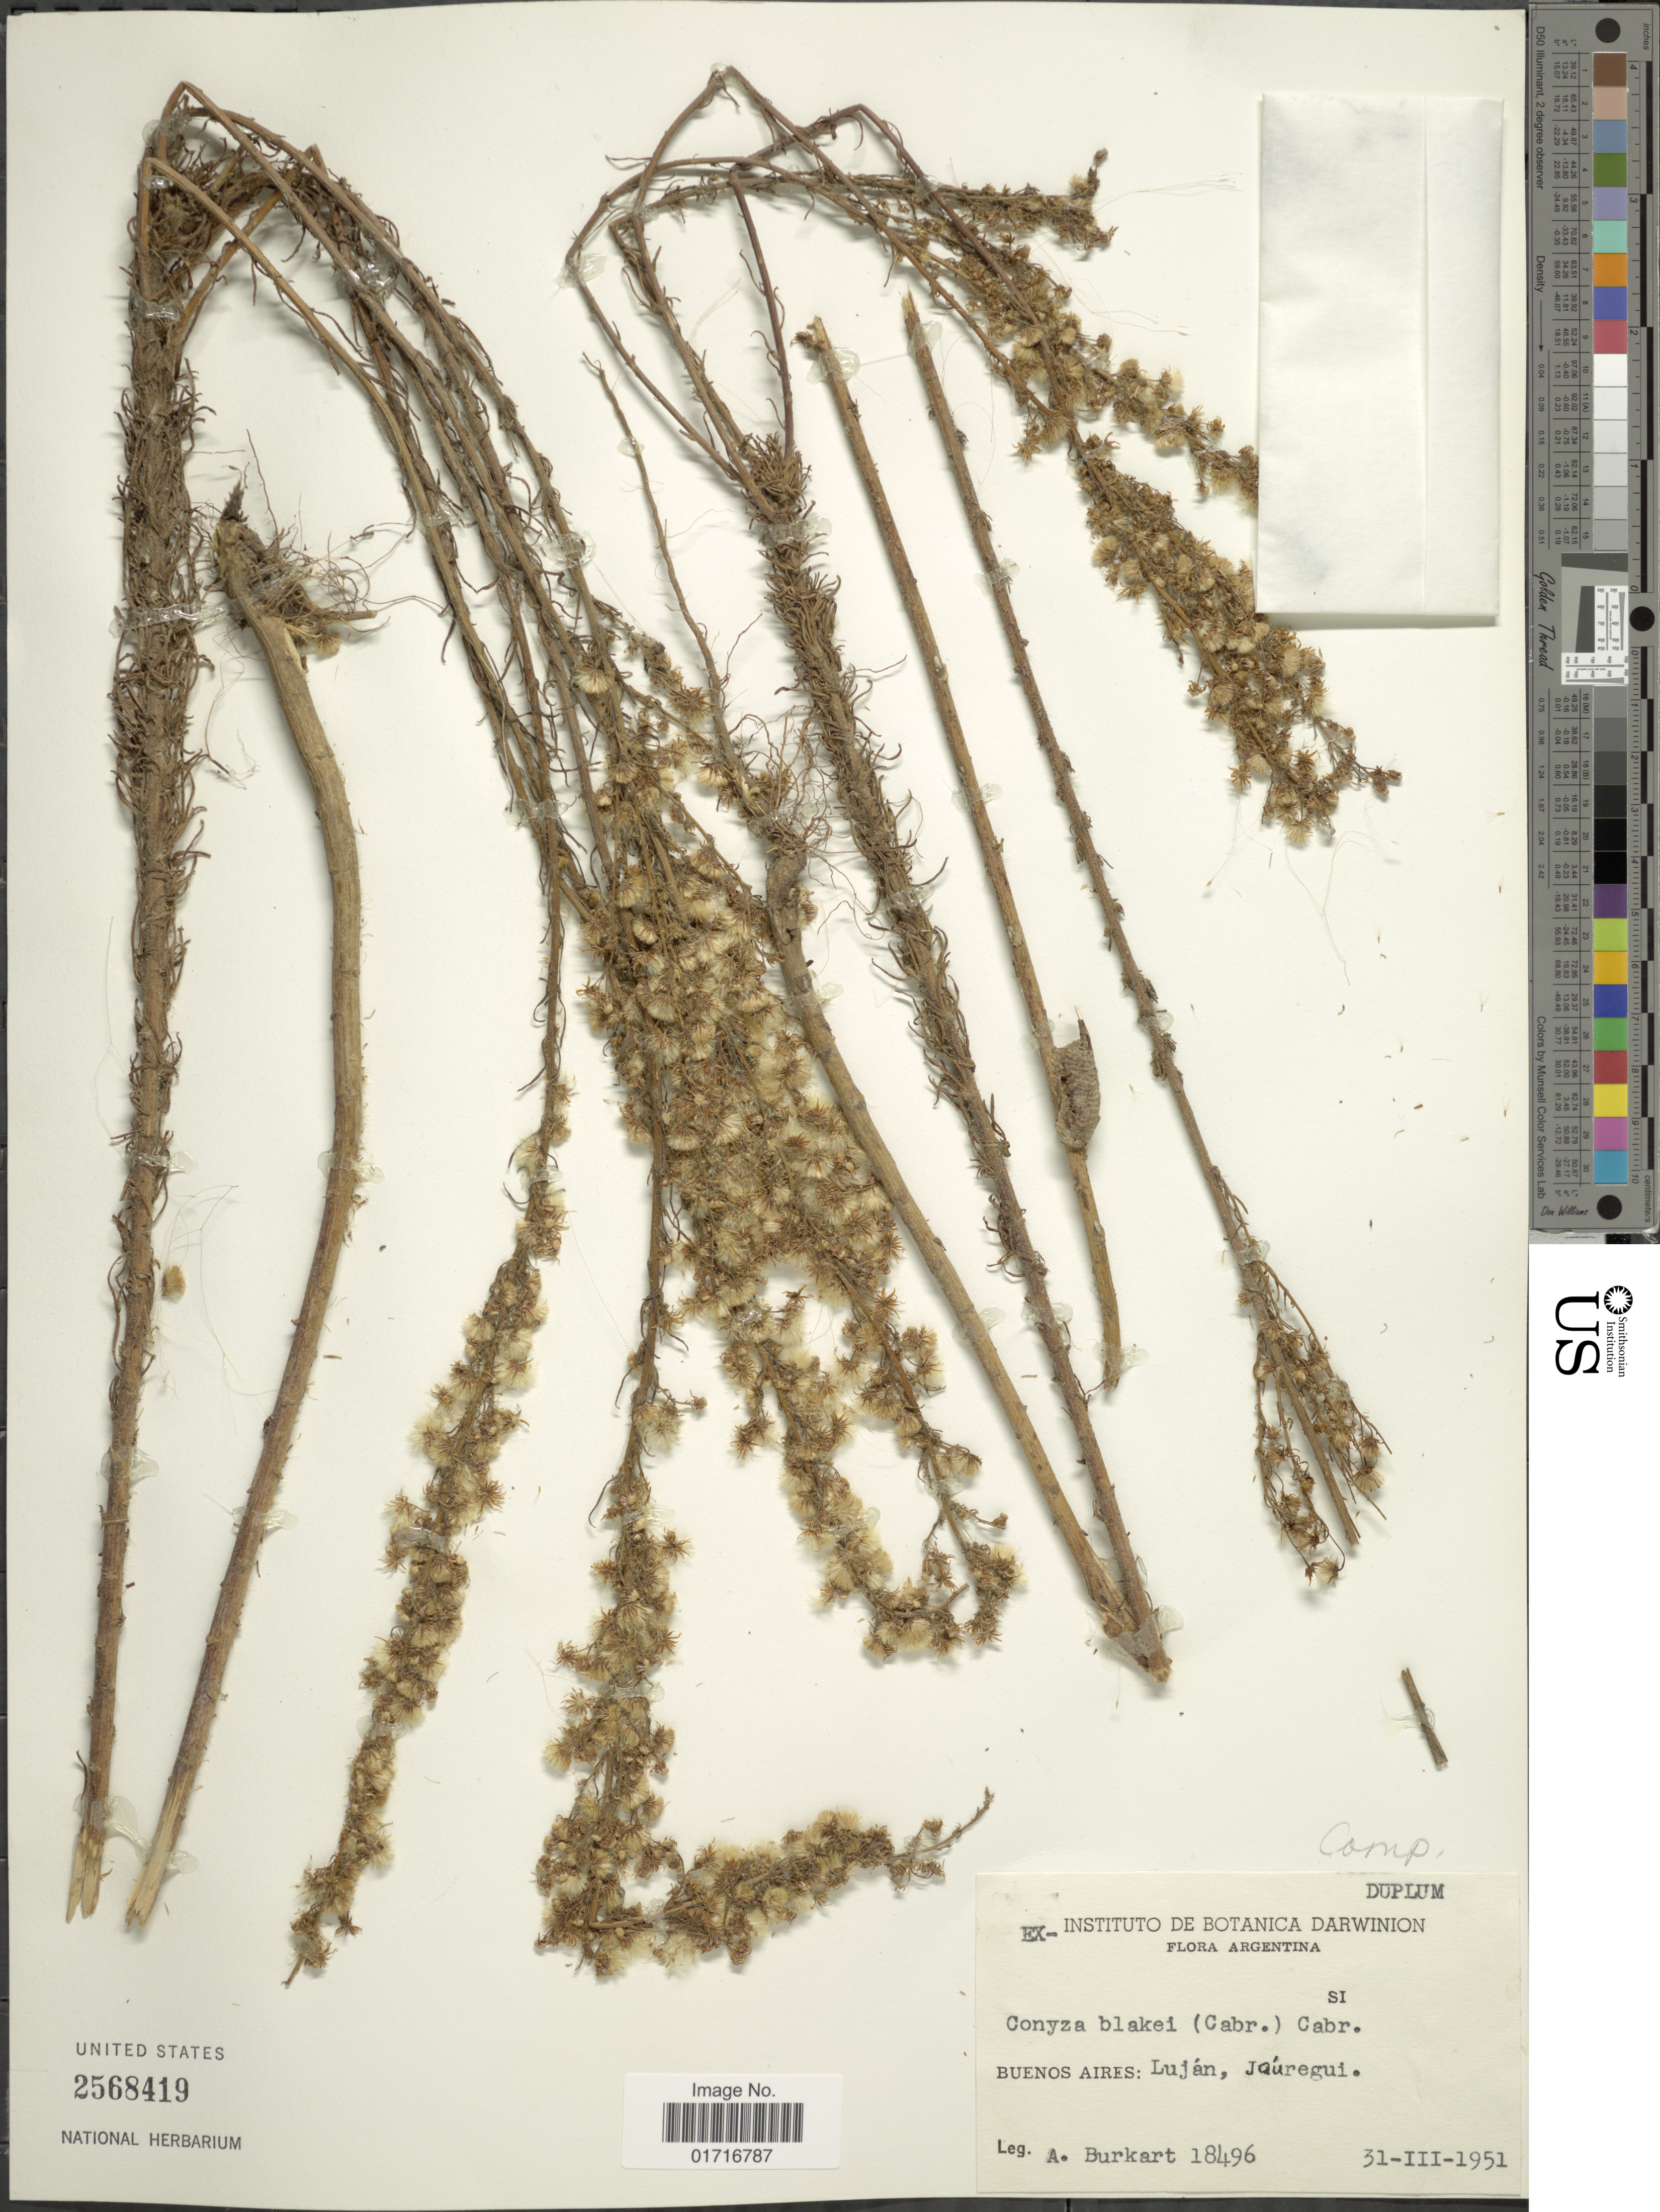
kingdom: Plantae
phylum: Tracheophyta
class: Magnoliopsida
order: Asterales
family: Asteraceae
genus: Conyza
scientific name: Conyza blakei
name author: (Cabrera) Cabrera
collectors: A. E. Burkart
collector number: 18496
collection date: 1951-03-31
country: Argentina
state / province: Buenos Aires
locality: Lujan, Jauregui.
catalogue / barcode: US 2568419